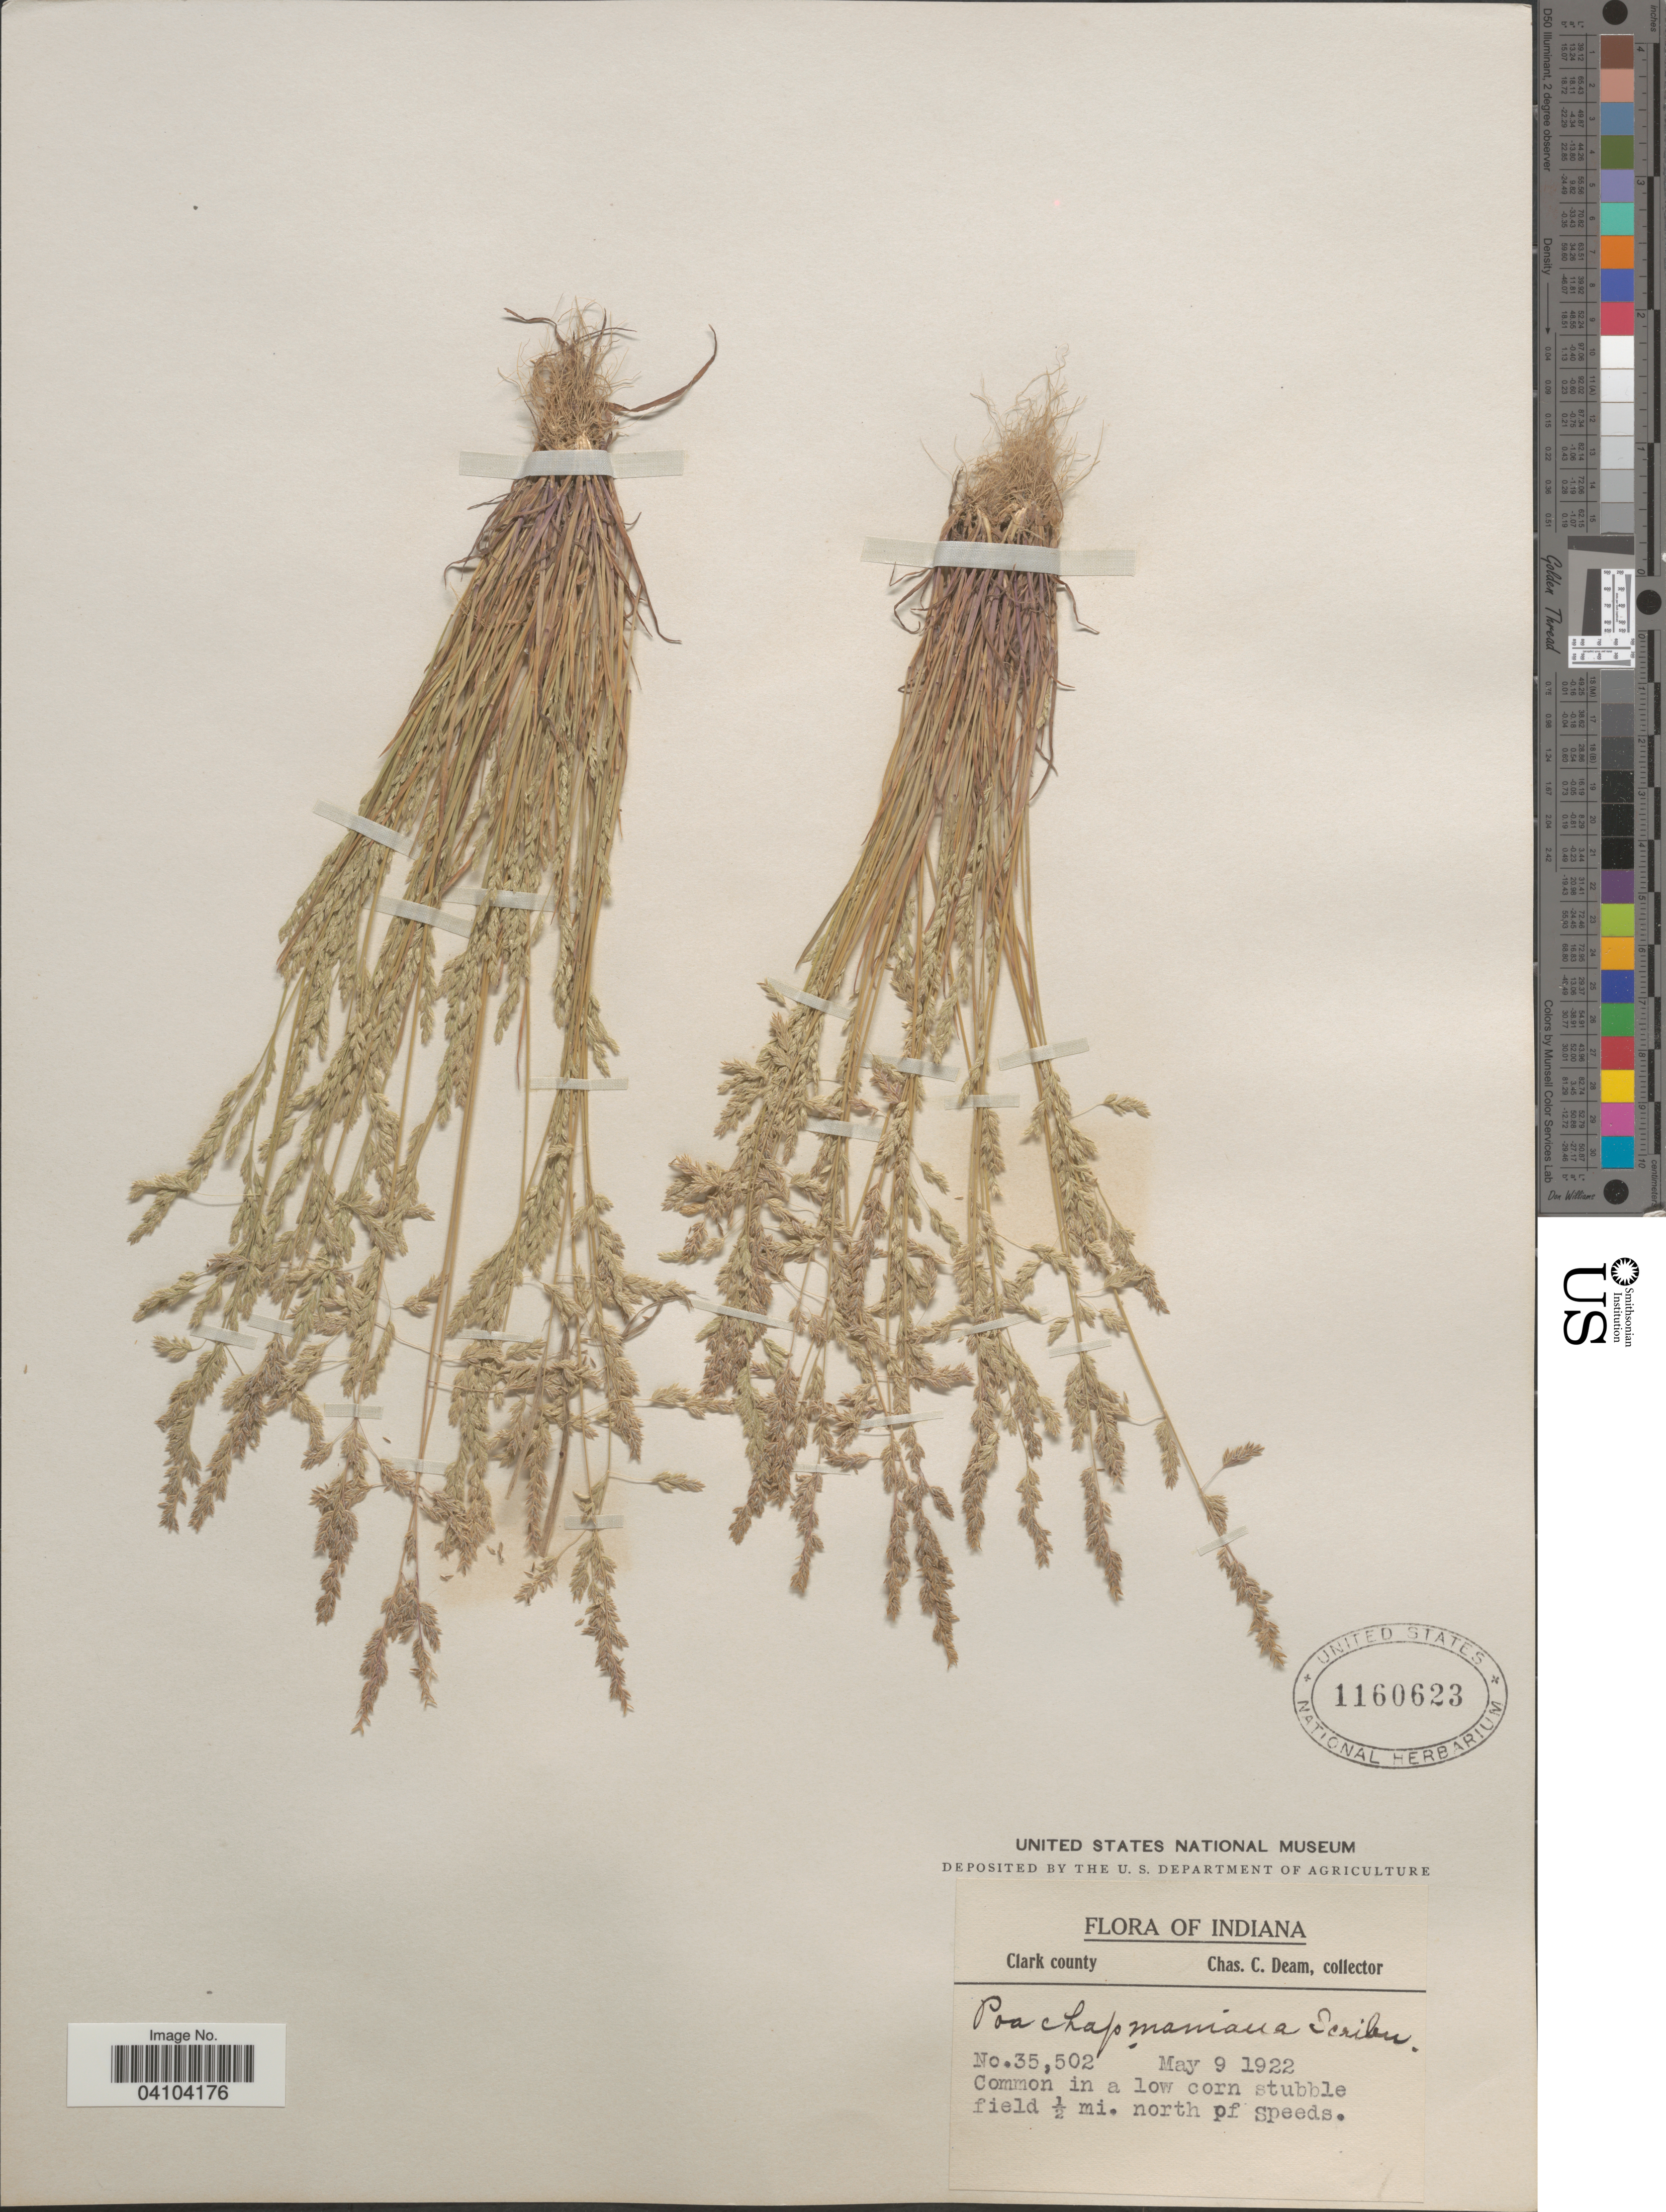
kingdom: Plantae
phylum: Tracheophyta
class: Liliopsida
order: Poales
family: Poaceae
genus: Poa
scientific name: Poa chapmaniana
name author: Scribn.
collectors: C. C. Deam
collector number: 35502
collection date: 1922-05-09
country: United States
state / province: Indiana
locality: Clak county. Common in a low corn stubble field ½ mi. north of Speeds.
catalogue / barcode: US 1160623